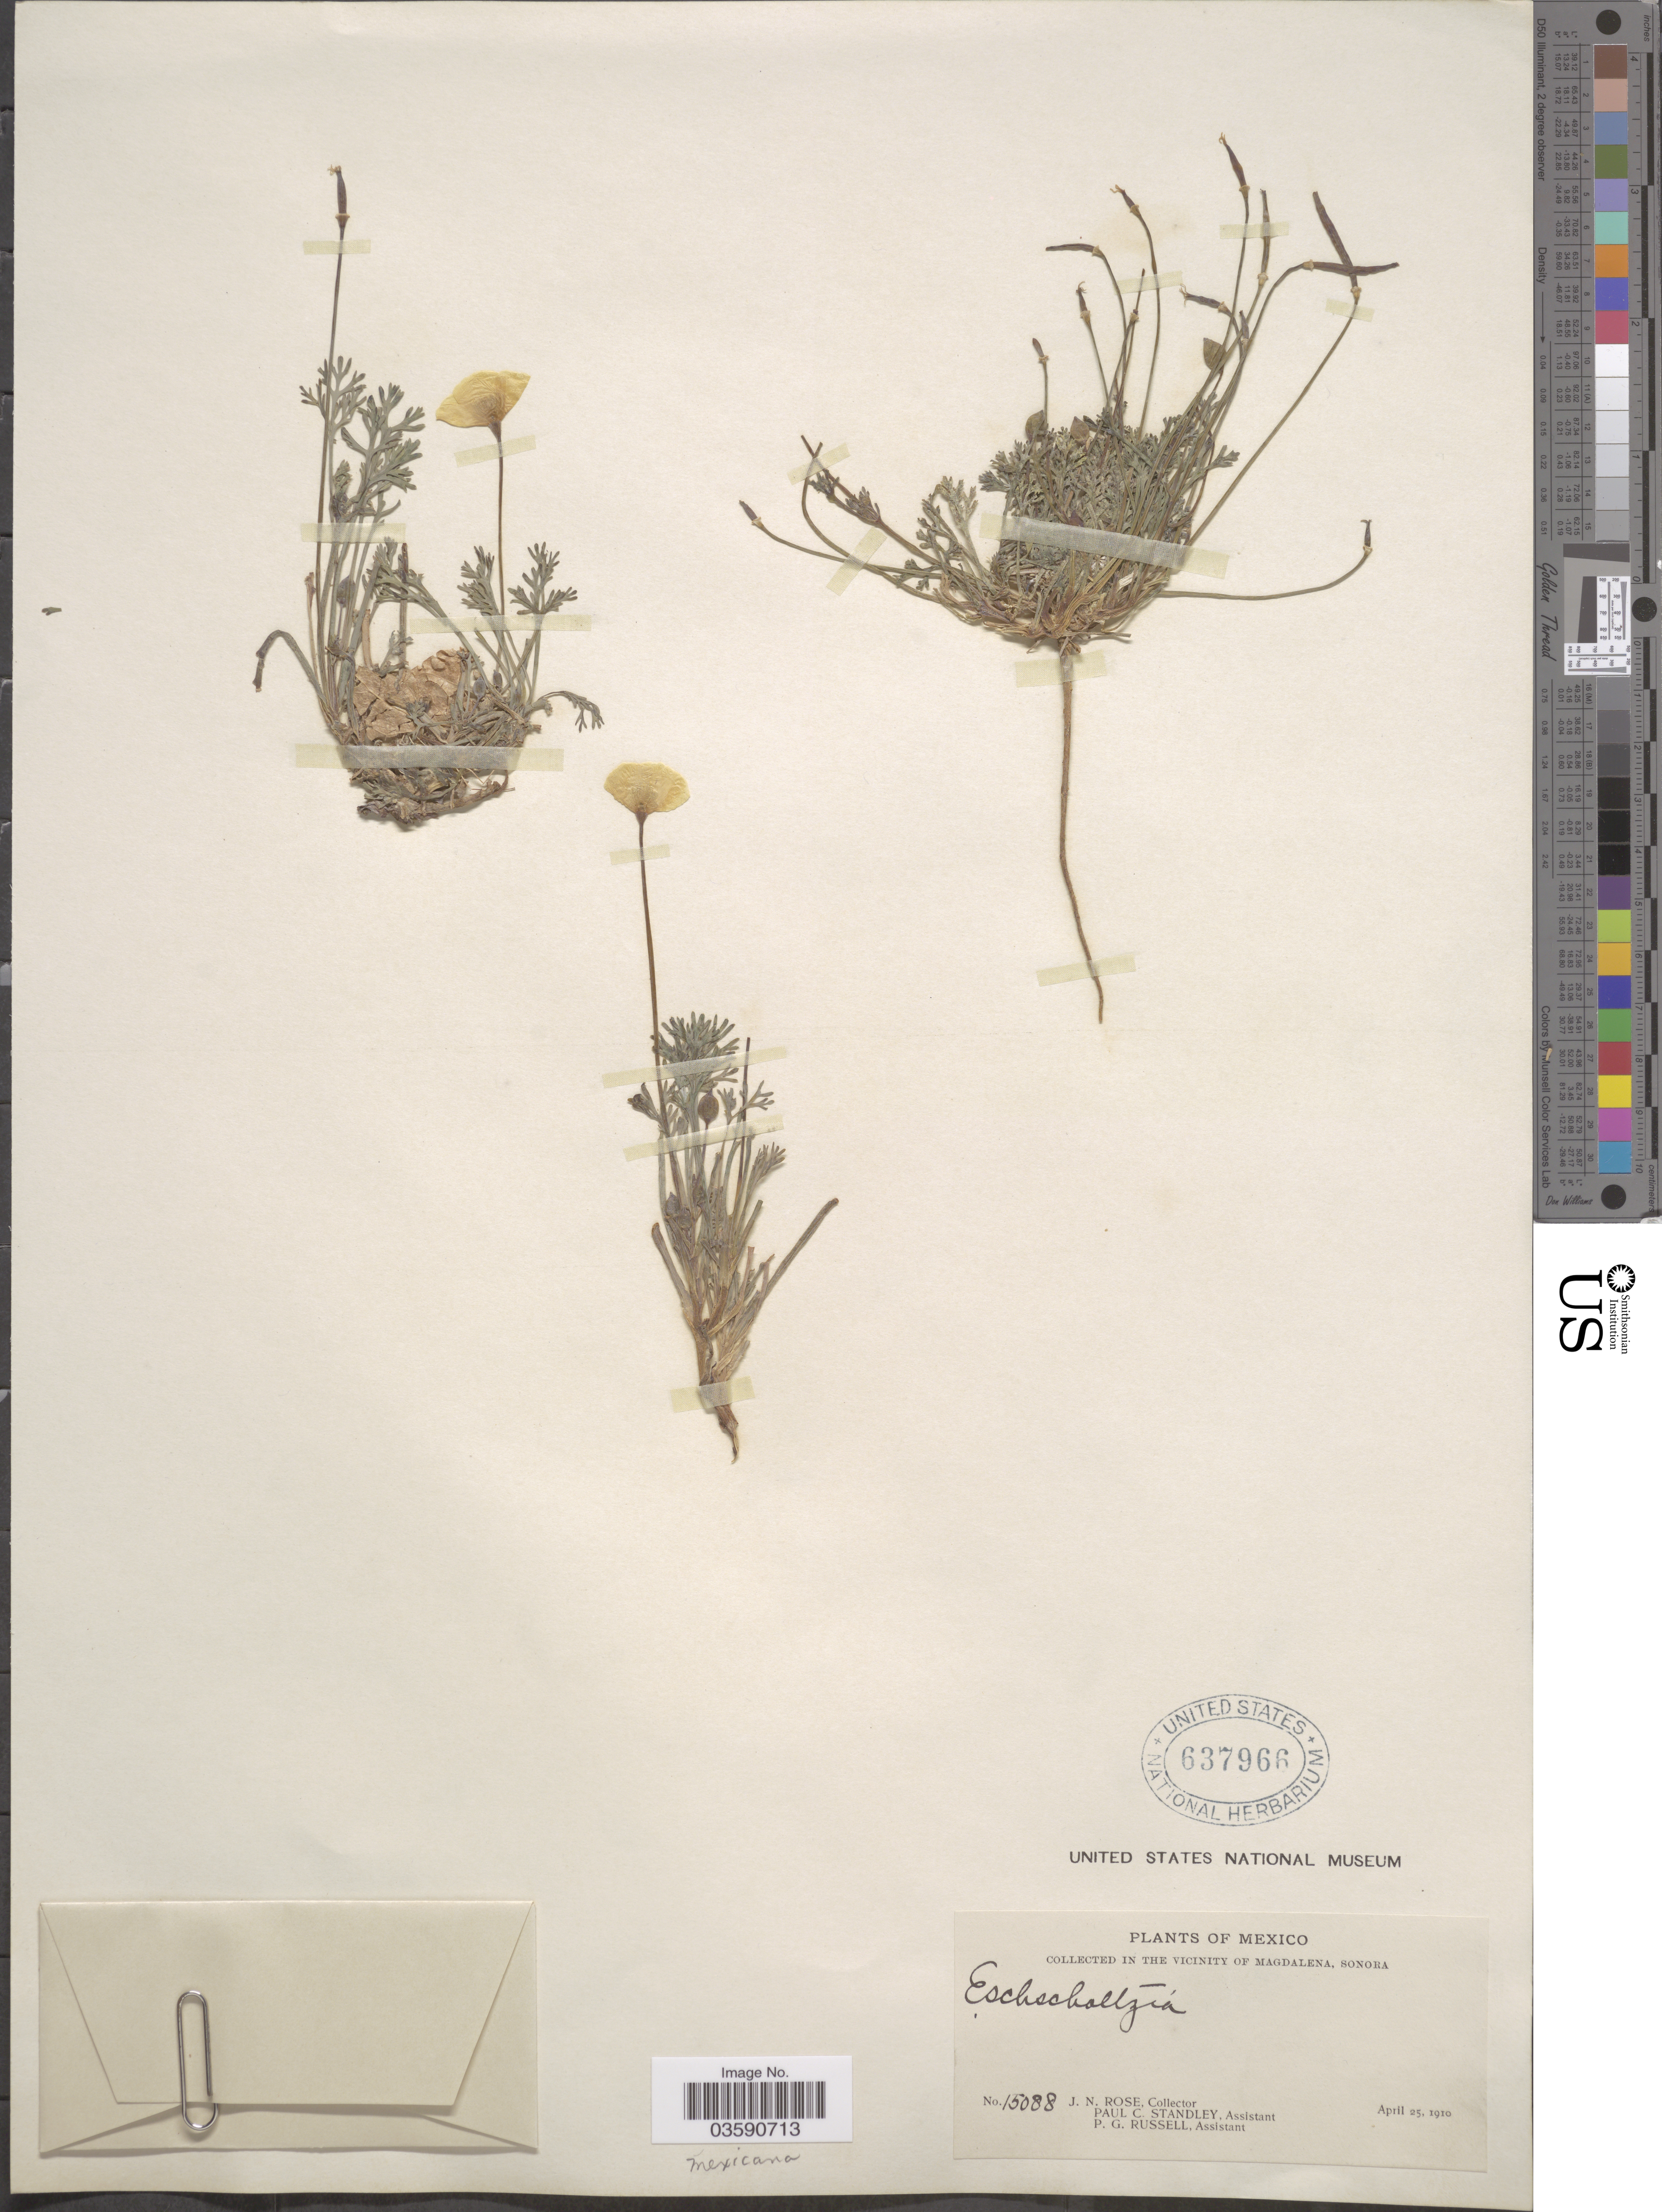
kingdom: Plantae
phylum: Tracheophyta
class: Magnoliopsida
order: Ranunculales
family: Papaveraceae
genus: Eschscholzia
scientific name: Eschscholzia mexicana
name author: Greene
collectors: J. N. Rose, P. C. Standley & P. G. Russell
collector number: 15088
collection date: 1910-04-25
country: Mexico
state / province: Sonora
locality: In the vicinity of Magdalena.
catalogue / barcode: US 637966